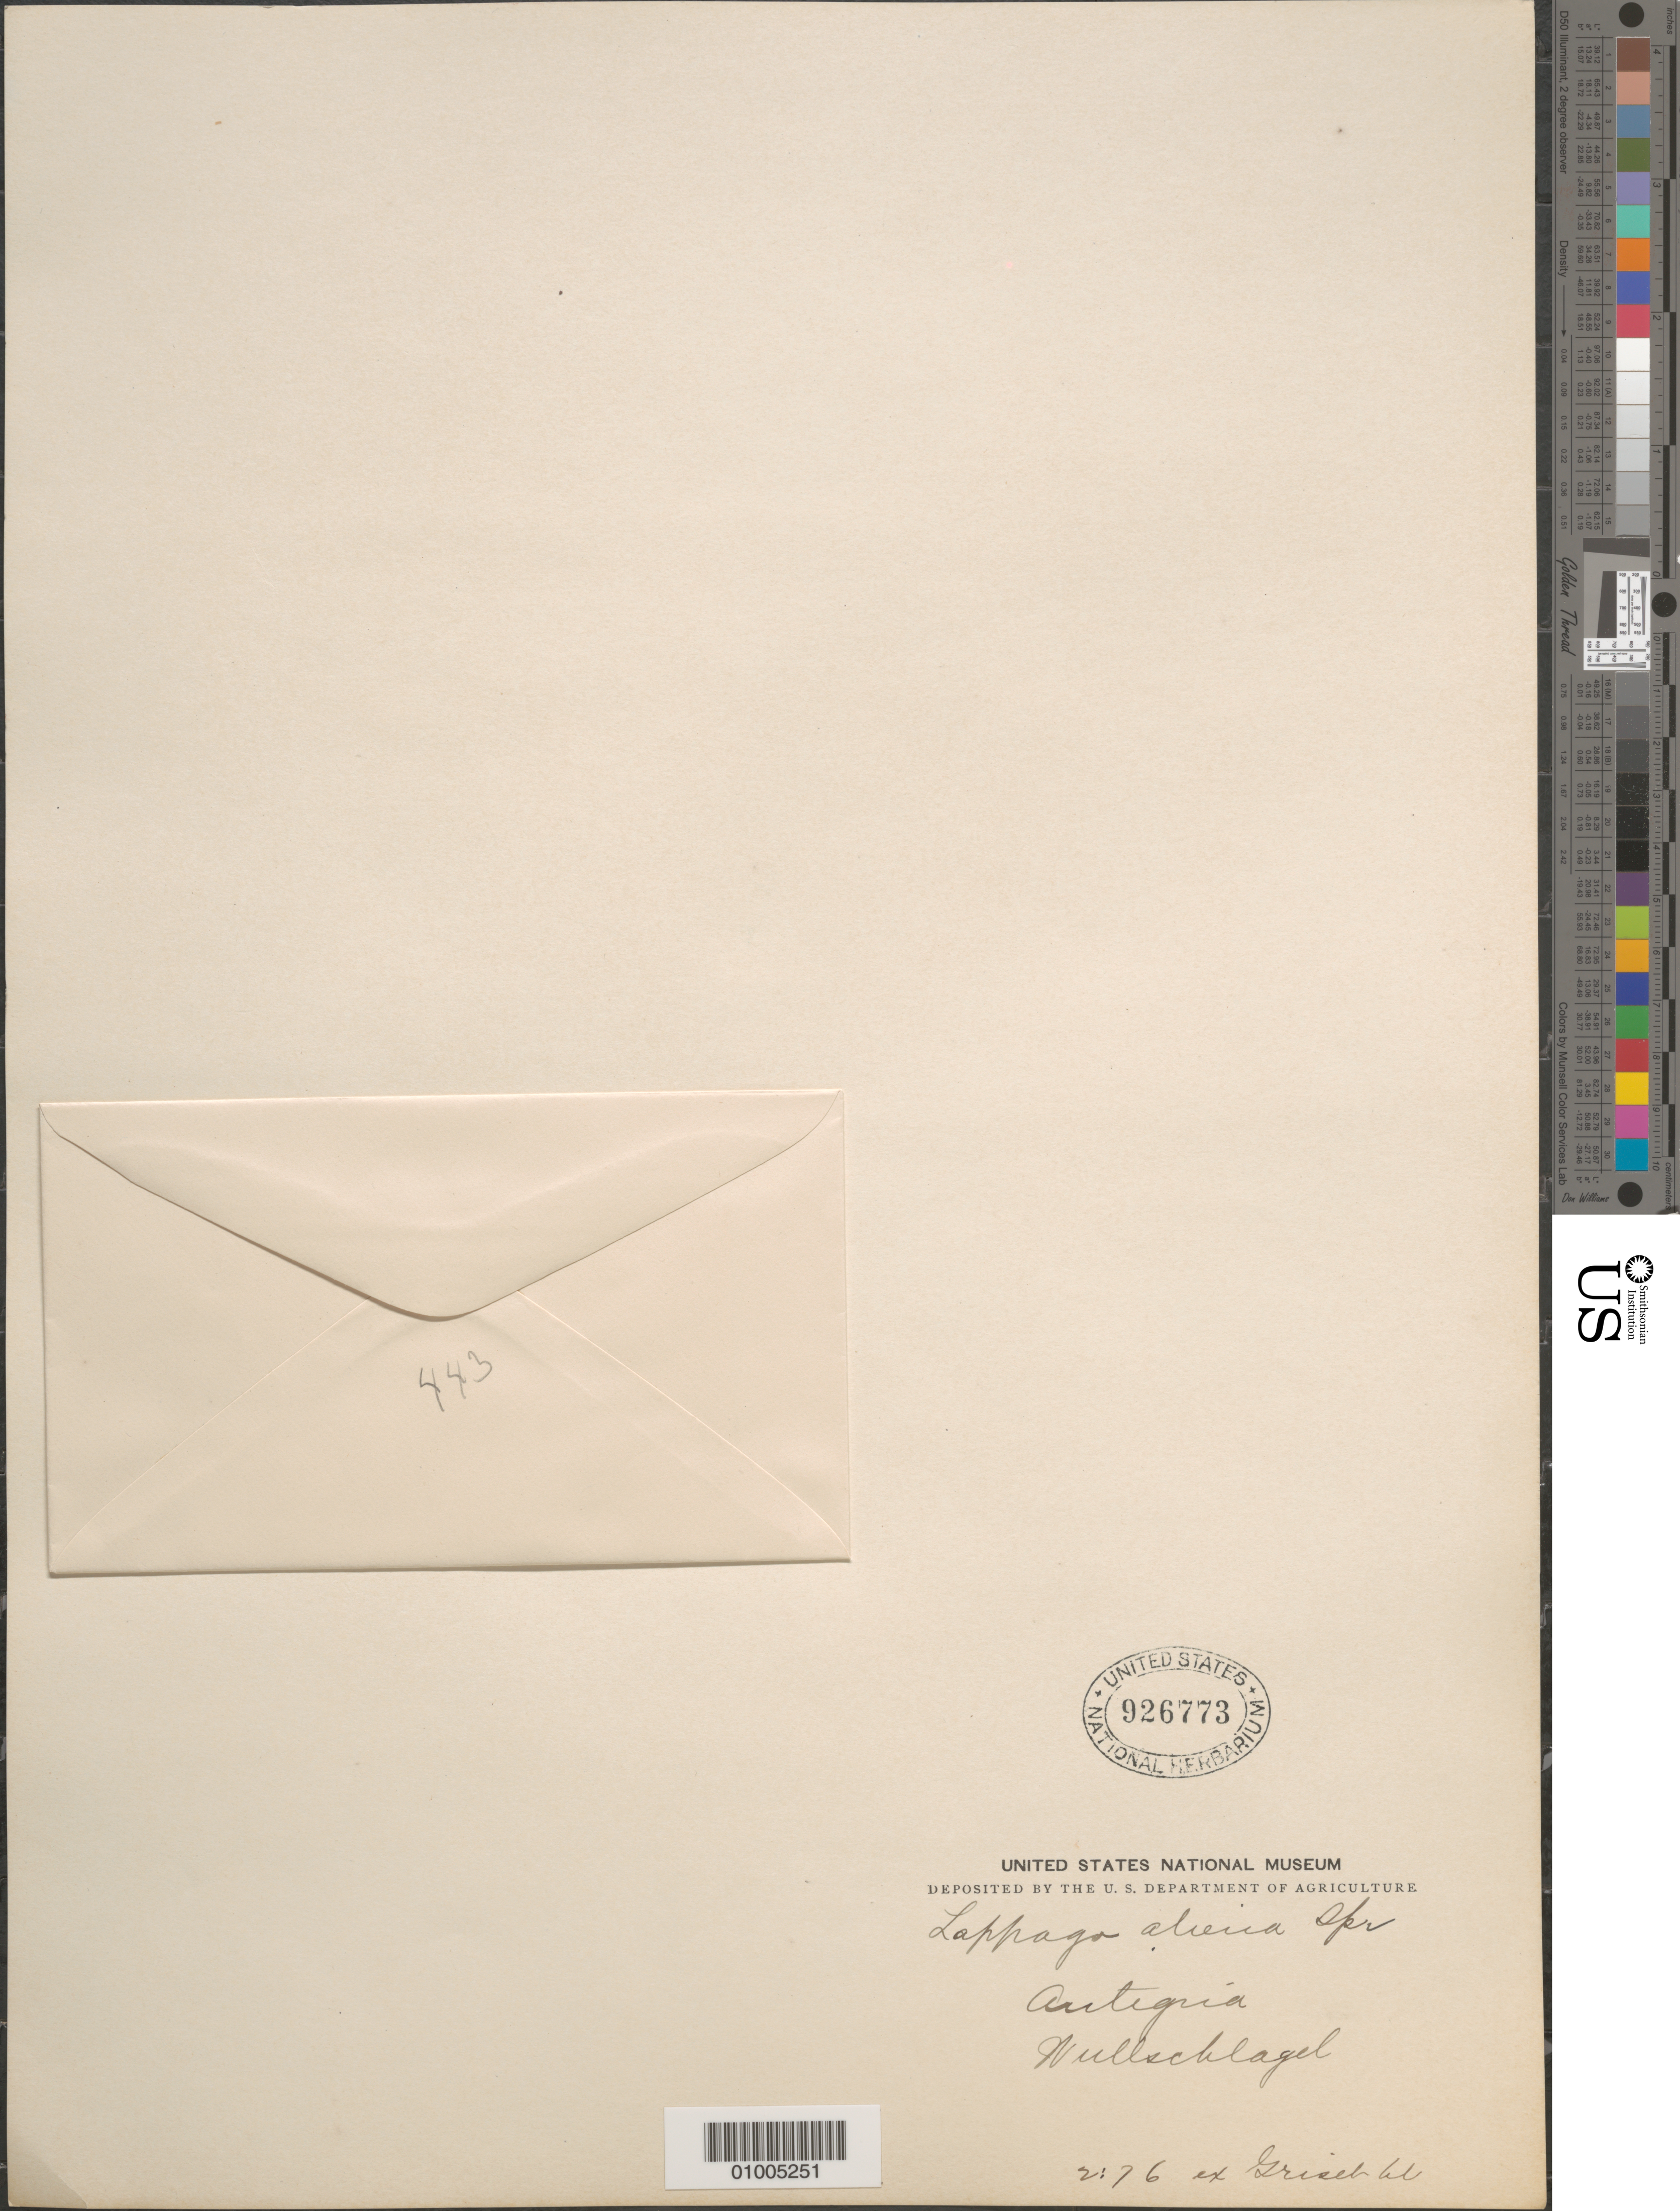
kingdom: Plantae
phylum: Tracheophyta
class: Liliopsida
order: Poales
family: Poaceae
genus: Tragus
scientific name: Tragus berteronianus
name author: Schult.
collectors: H. R. Wullschlaegel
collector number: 443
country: Antigua and Barbuda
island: Antigua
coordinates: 0 N, 0 E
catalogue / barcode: US 926773